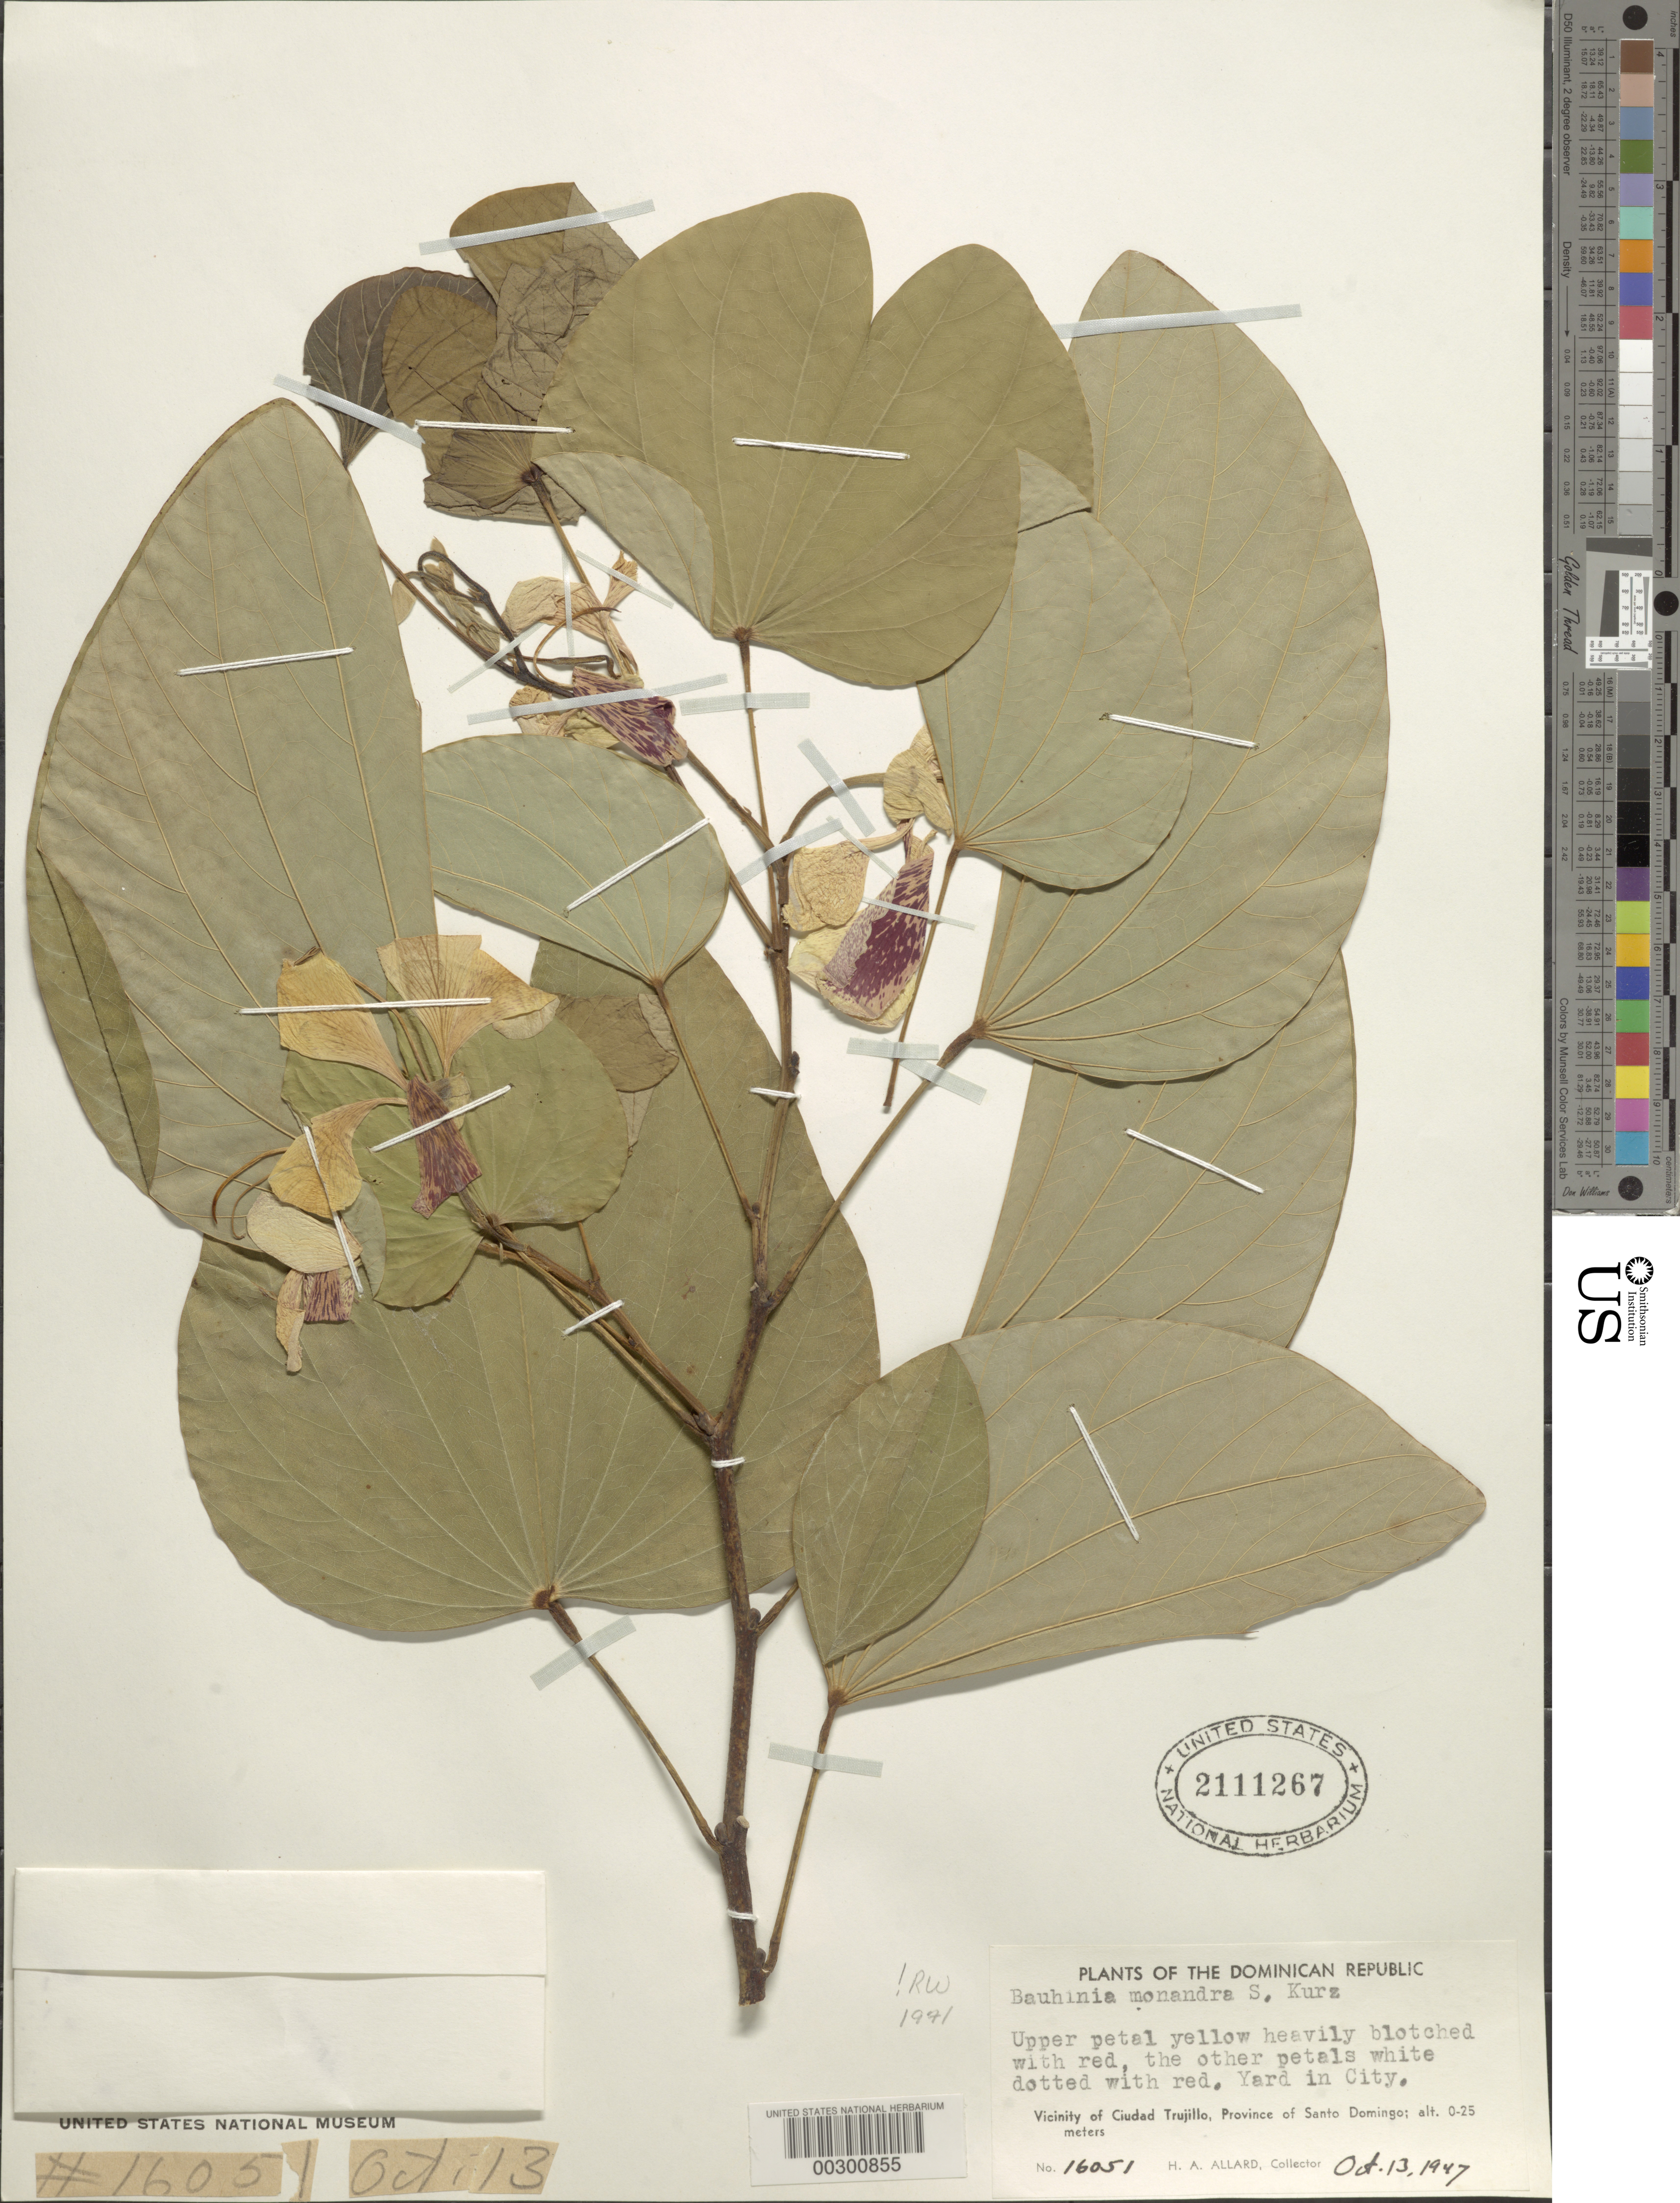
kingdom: Plantae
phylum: Tracheophyta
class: Magnoliopsida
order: Fabales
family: Fabaceae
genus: Bauhinia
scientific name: Bauhinia monandra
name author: Kurz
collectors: H. A. Allard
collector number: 16051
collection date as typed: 13 Oct 1947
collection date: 1947-10-13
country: Dominican Republic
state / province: Distrito Nacional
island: Hispaniola Island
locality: Vicinity of ciudad trujillo, santo domingo prov., yard in city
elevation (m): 0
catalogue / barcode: US 2111267